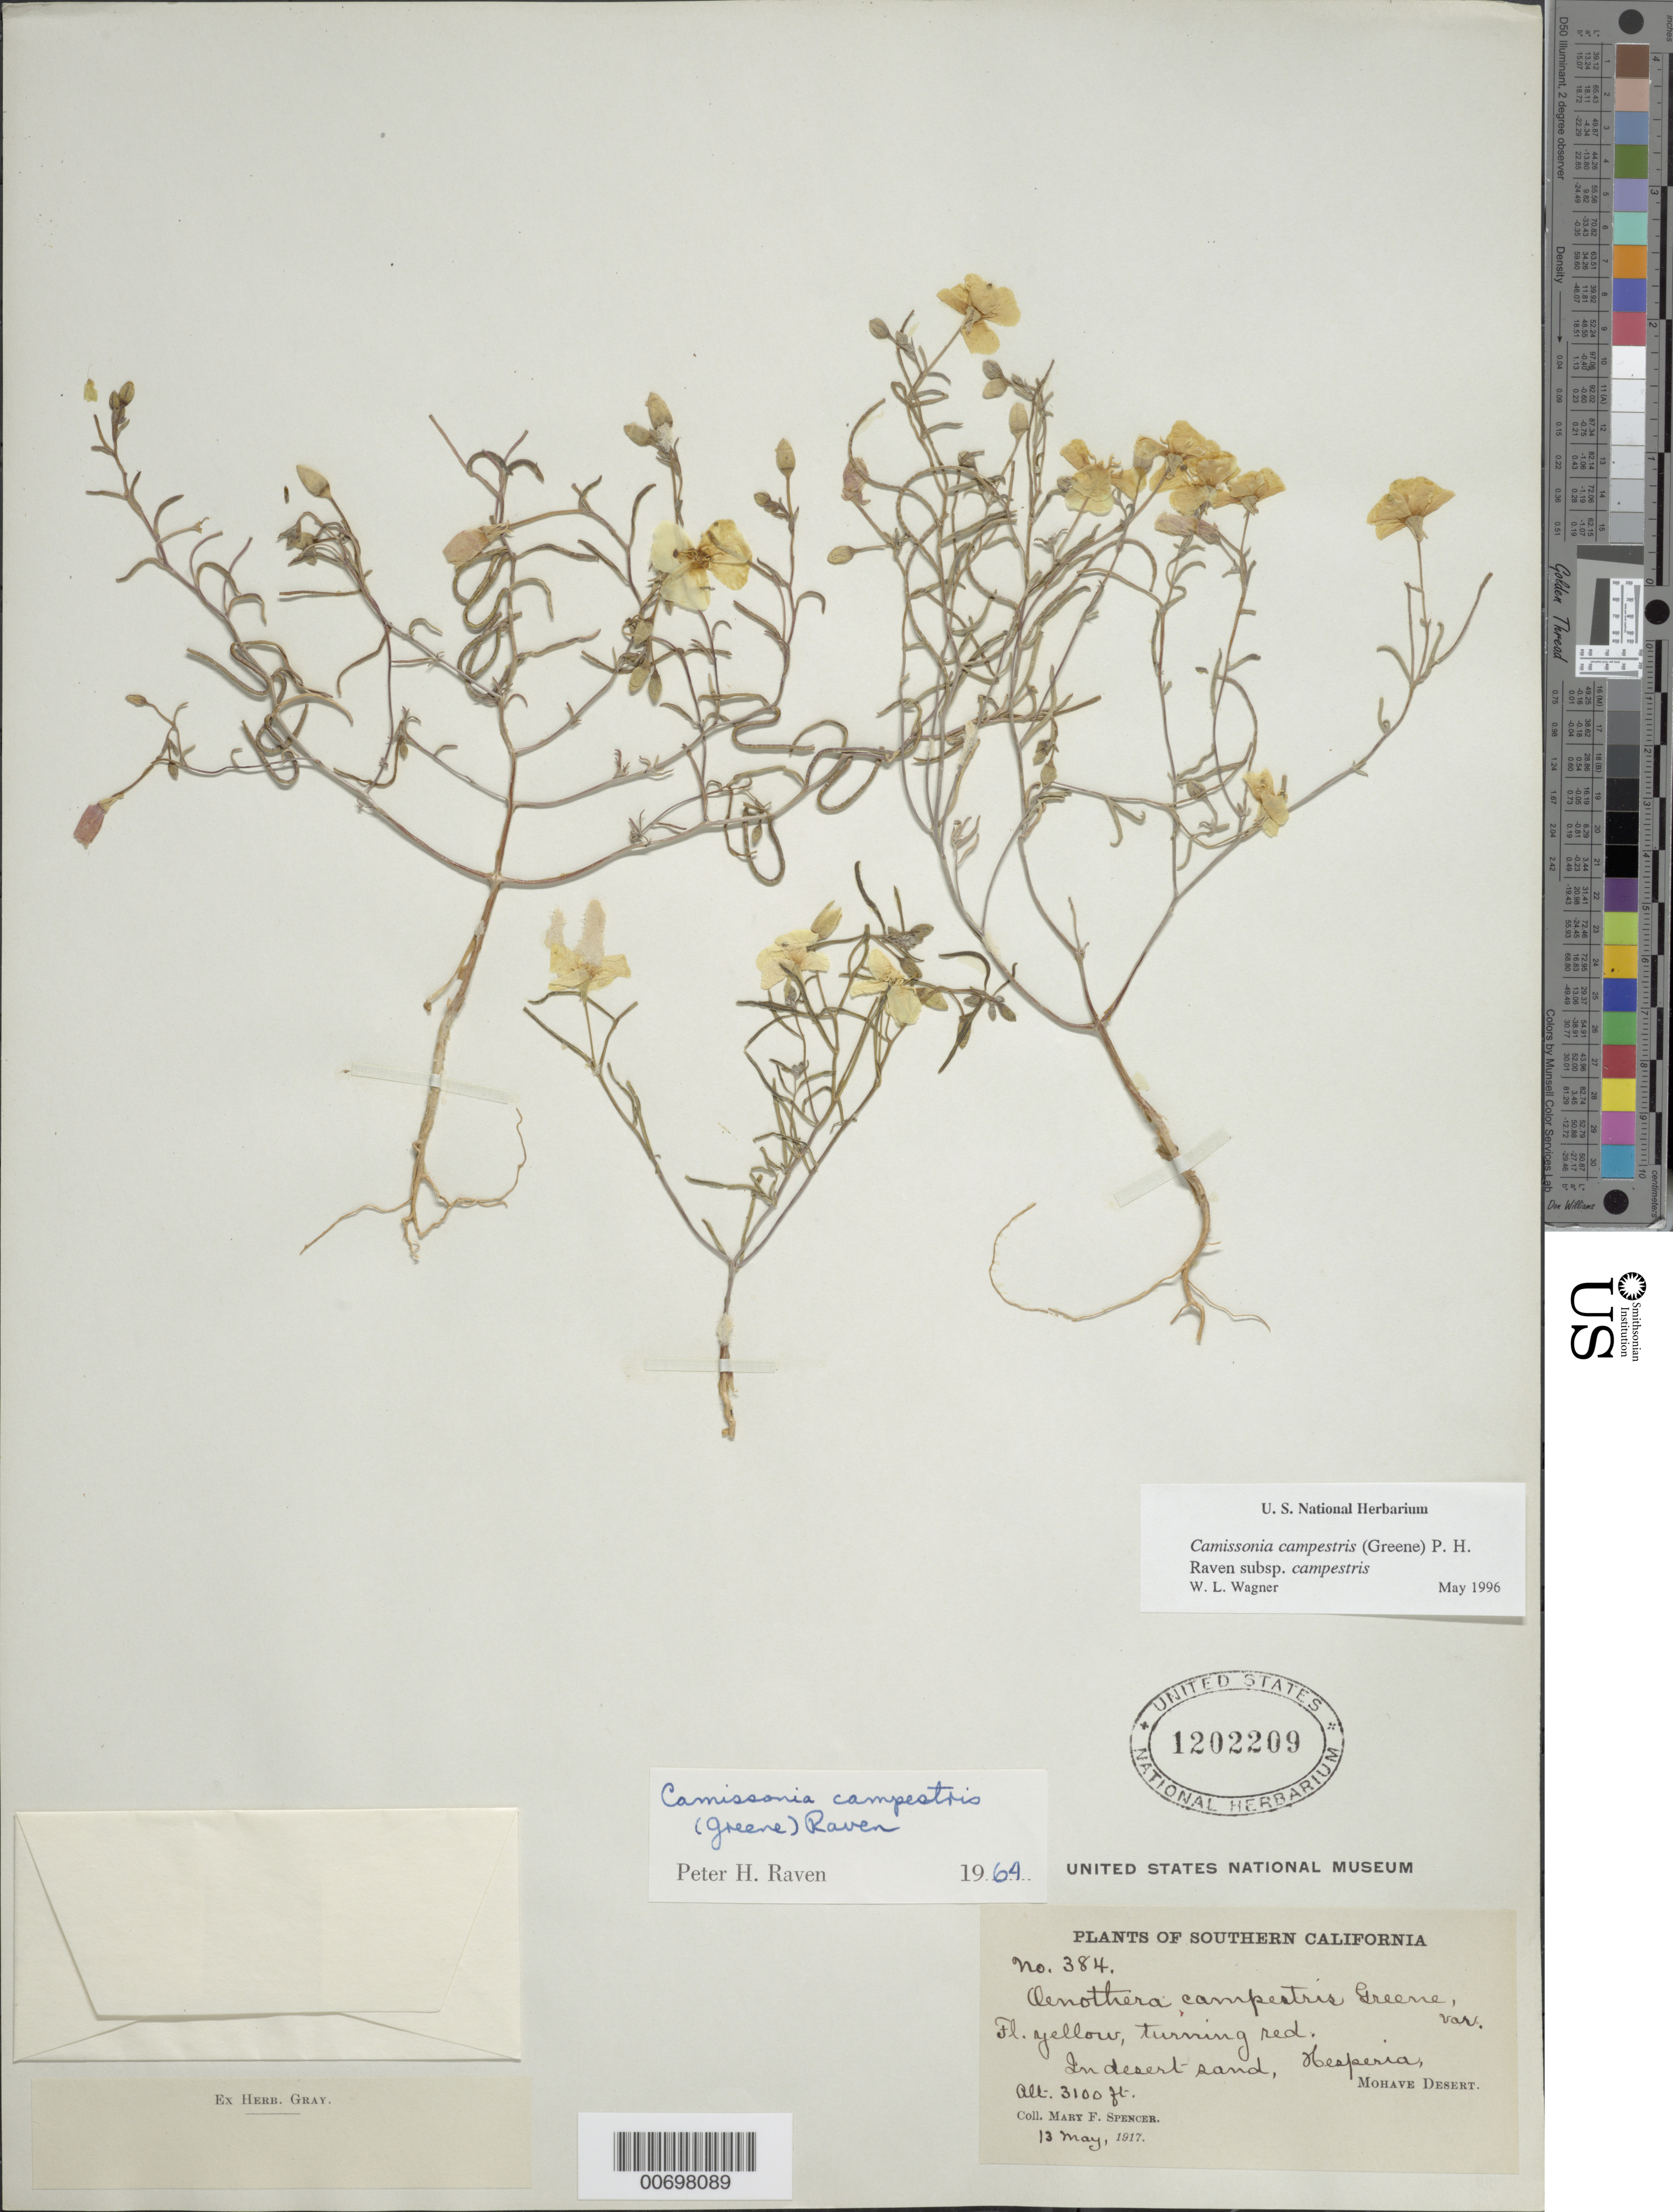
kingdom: Plantae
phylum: Tracheophyta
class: Magnoliopsida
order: Myrtales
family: Onagraceae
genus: Camissonia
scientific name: Camissonia campestris subsp. campestris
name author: (Greene) P.H. Raven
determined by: Wagner, W. L., (BOT), Smithsonian Institution - National Museum of Natural History (UNITED STATES)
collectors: M. Spencer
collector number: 384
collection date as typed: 13 May 1917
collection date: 1917-05-13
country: United States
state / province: California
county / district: Kern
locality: In desert sand, Hesperia, Mohave Desert.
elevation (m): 945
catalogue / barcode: US 1202209